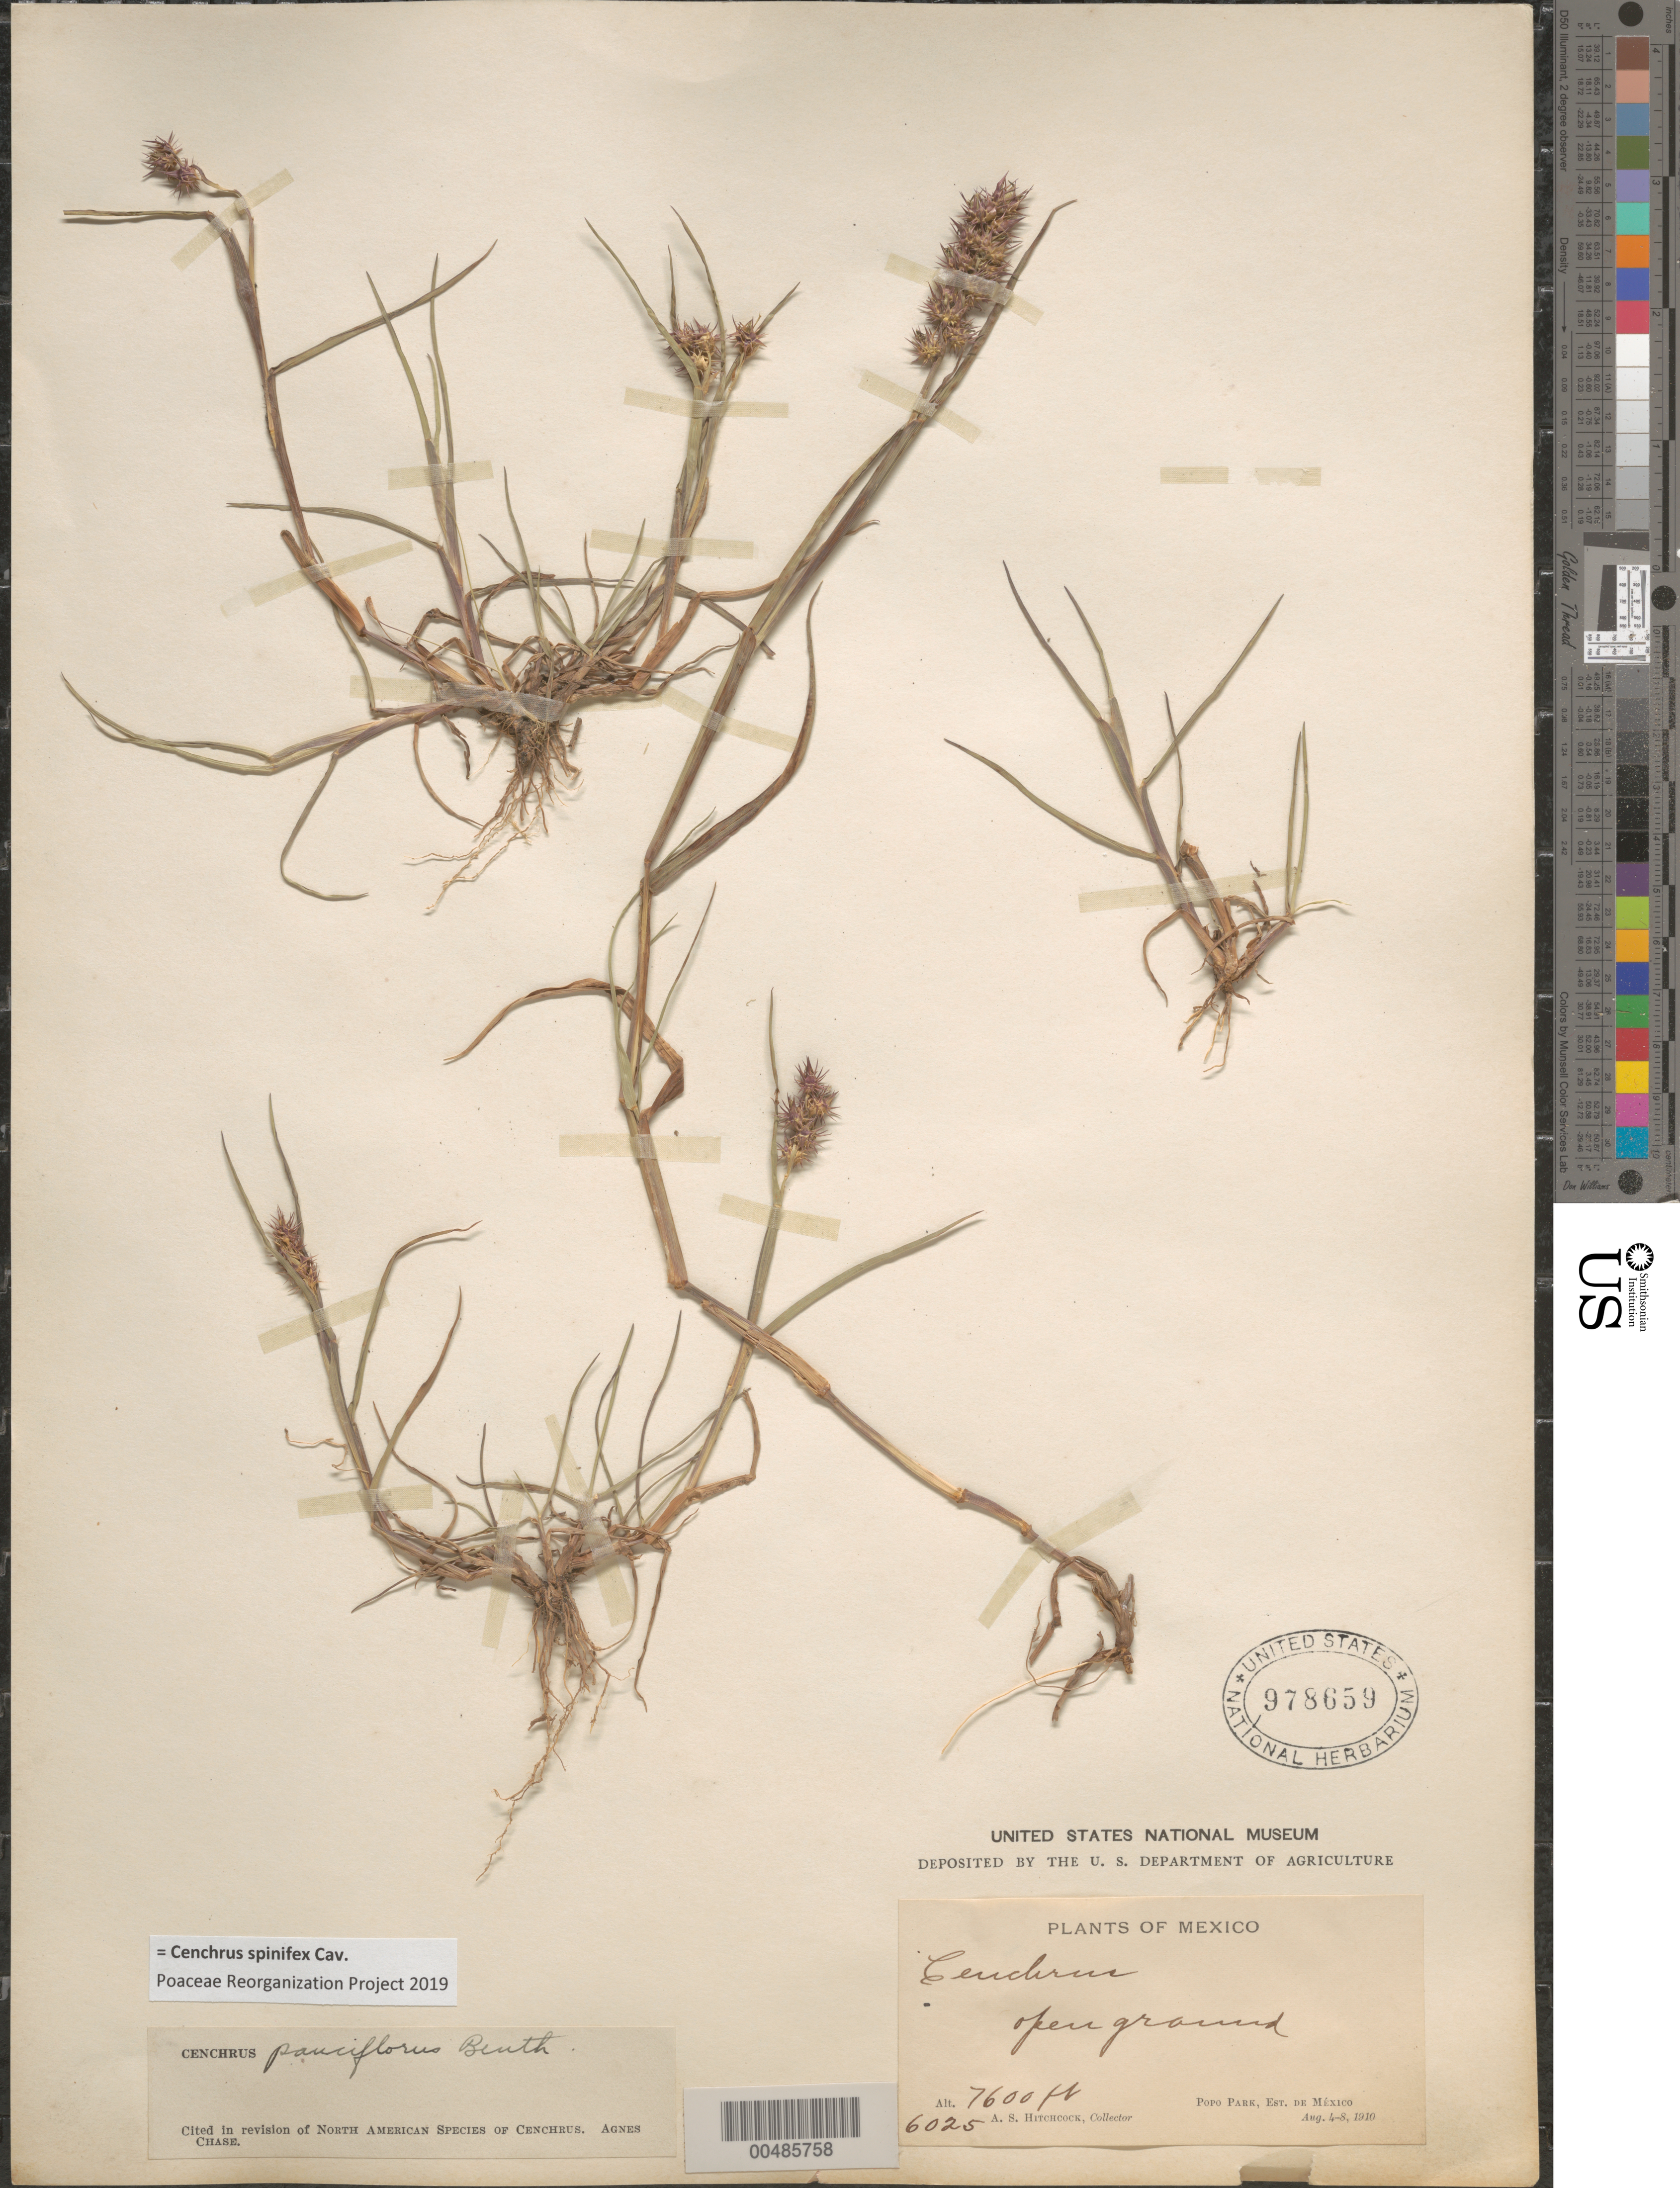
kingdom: Plantae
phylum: Tracheophyta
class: Liliopsida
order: Poales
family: Poaceae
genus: Cenchrus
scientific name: Cenchrus spinifex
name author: Cav.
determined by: Poaceae Reorganization Project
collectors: A. S. Hitchcock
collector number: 6025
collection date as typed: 4 Aug 1910 to 8 Aug 1910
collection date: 1910-08-04/1910-08-08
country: Mexico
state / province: México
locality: Popo Park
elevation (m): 2316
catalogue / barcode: US 978659